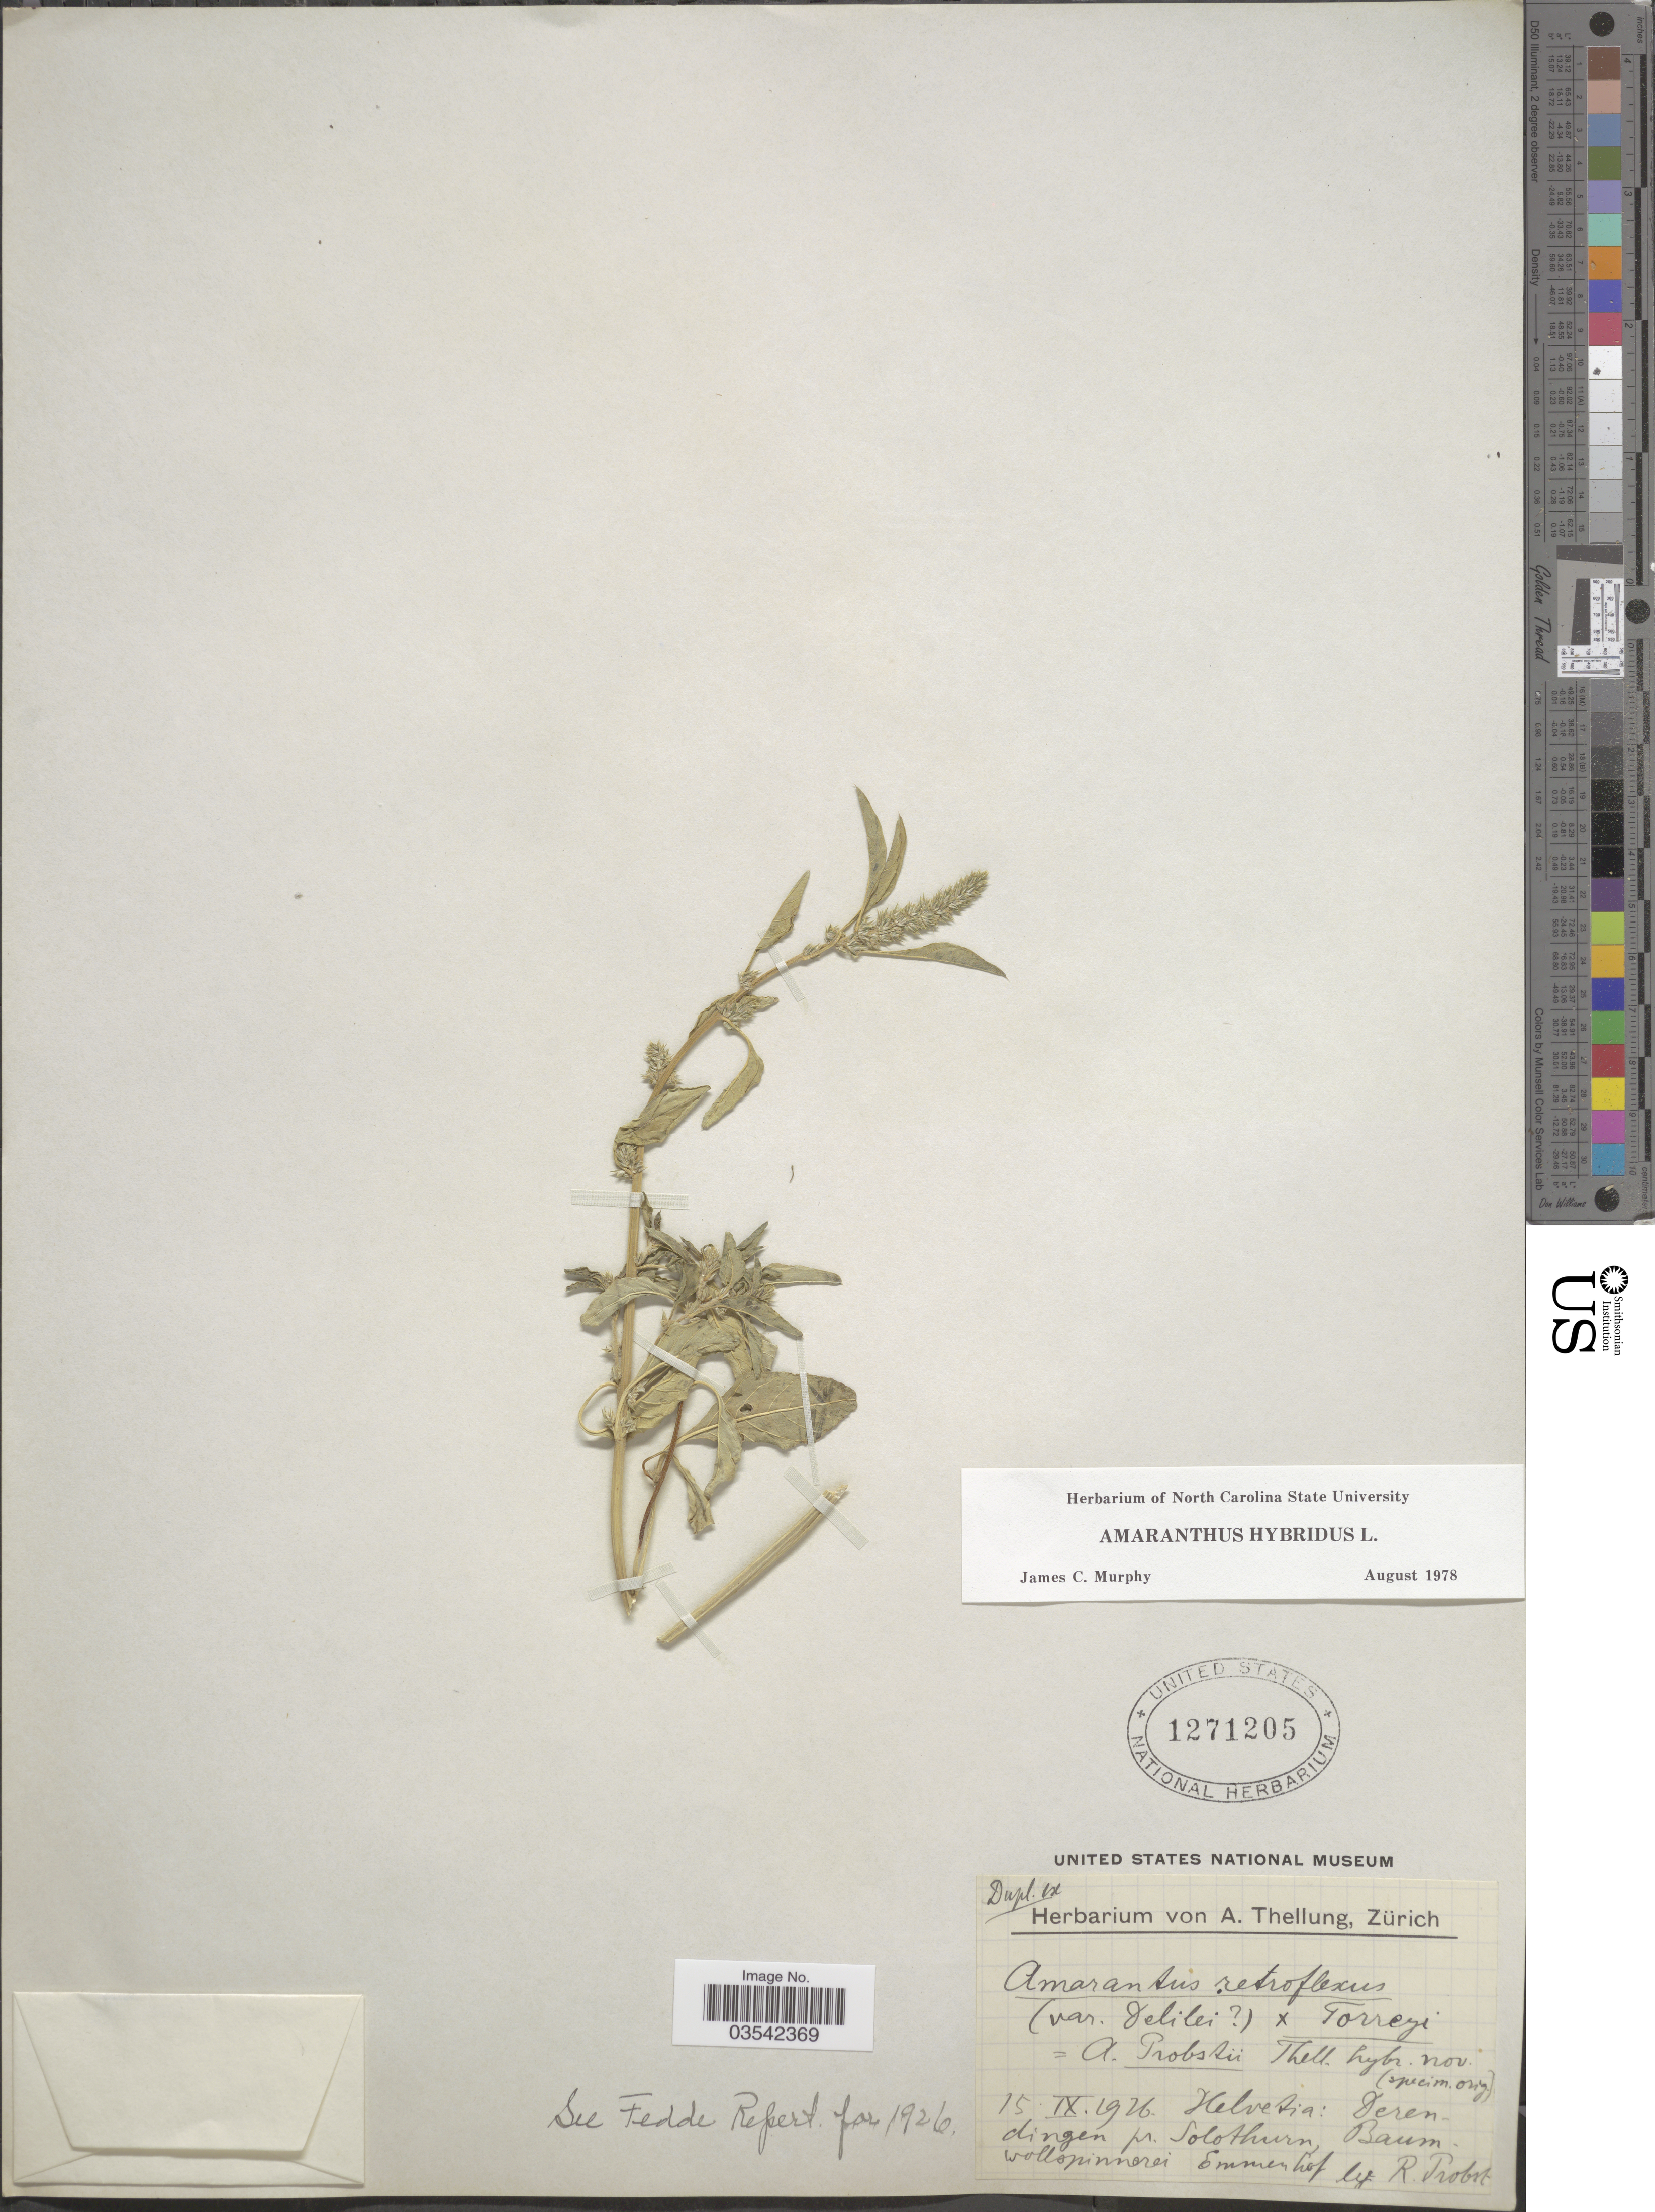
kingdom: Plantae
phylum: Tracheophyta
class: Magnoliopsida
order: Caryophyllales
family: Amaranthaceae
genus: Amaranthus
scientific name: Amaranthus hybridus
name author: L.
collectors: R. Probst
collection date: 1926-09-15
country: Switzerland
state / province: Solothurn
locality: Helvetia: Derendingen pr. Solothurn, Baumwollspinnerei Emmenhof.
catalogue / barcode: US 1271205